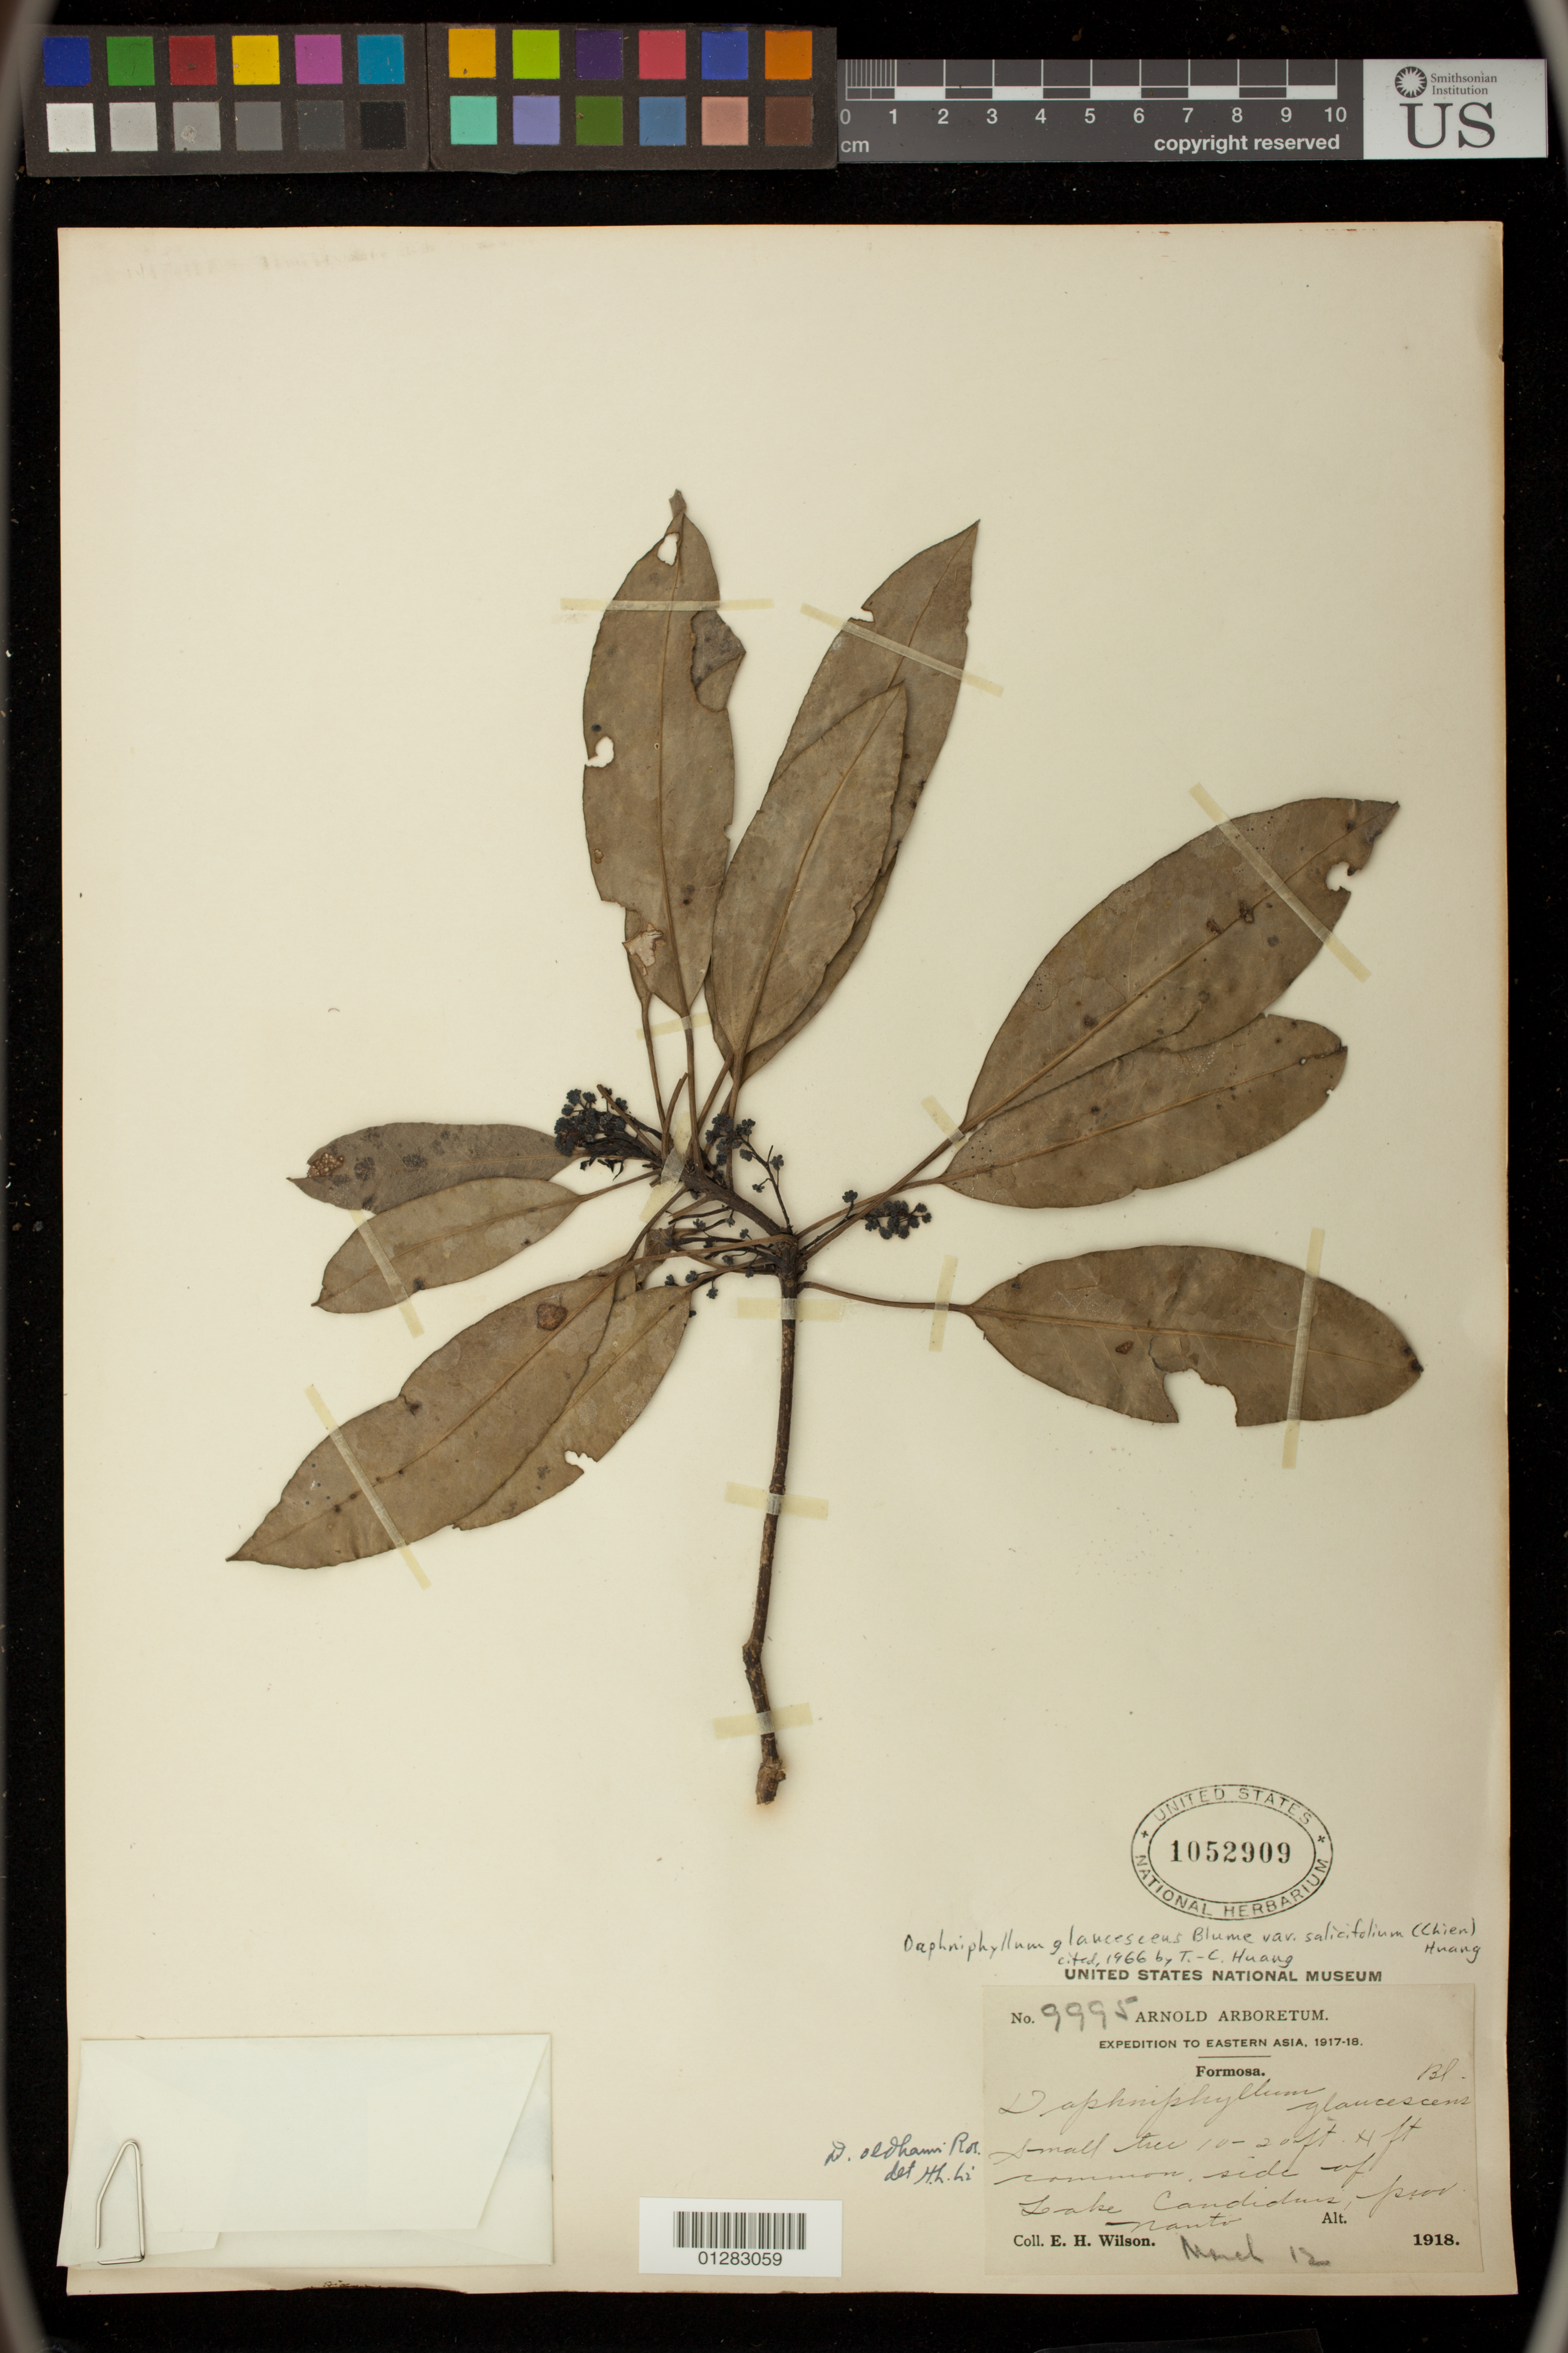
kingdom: Plantae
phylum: Tracheophyta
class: Magnoliopsida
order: Saxifragales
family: Daphniphyllaceae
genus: Daphniphyllum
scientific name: Daphniphyllum glaucescens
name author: Blume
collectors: E. H. Wilson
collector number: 9995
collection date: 1918-03-12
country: Taiwan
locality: Lake Candiduis, [Sun-Moon Lake], prov. Nanto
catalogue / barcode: US 1052909